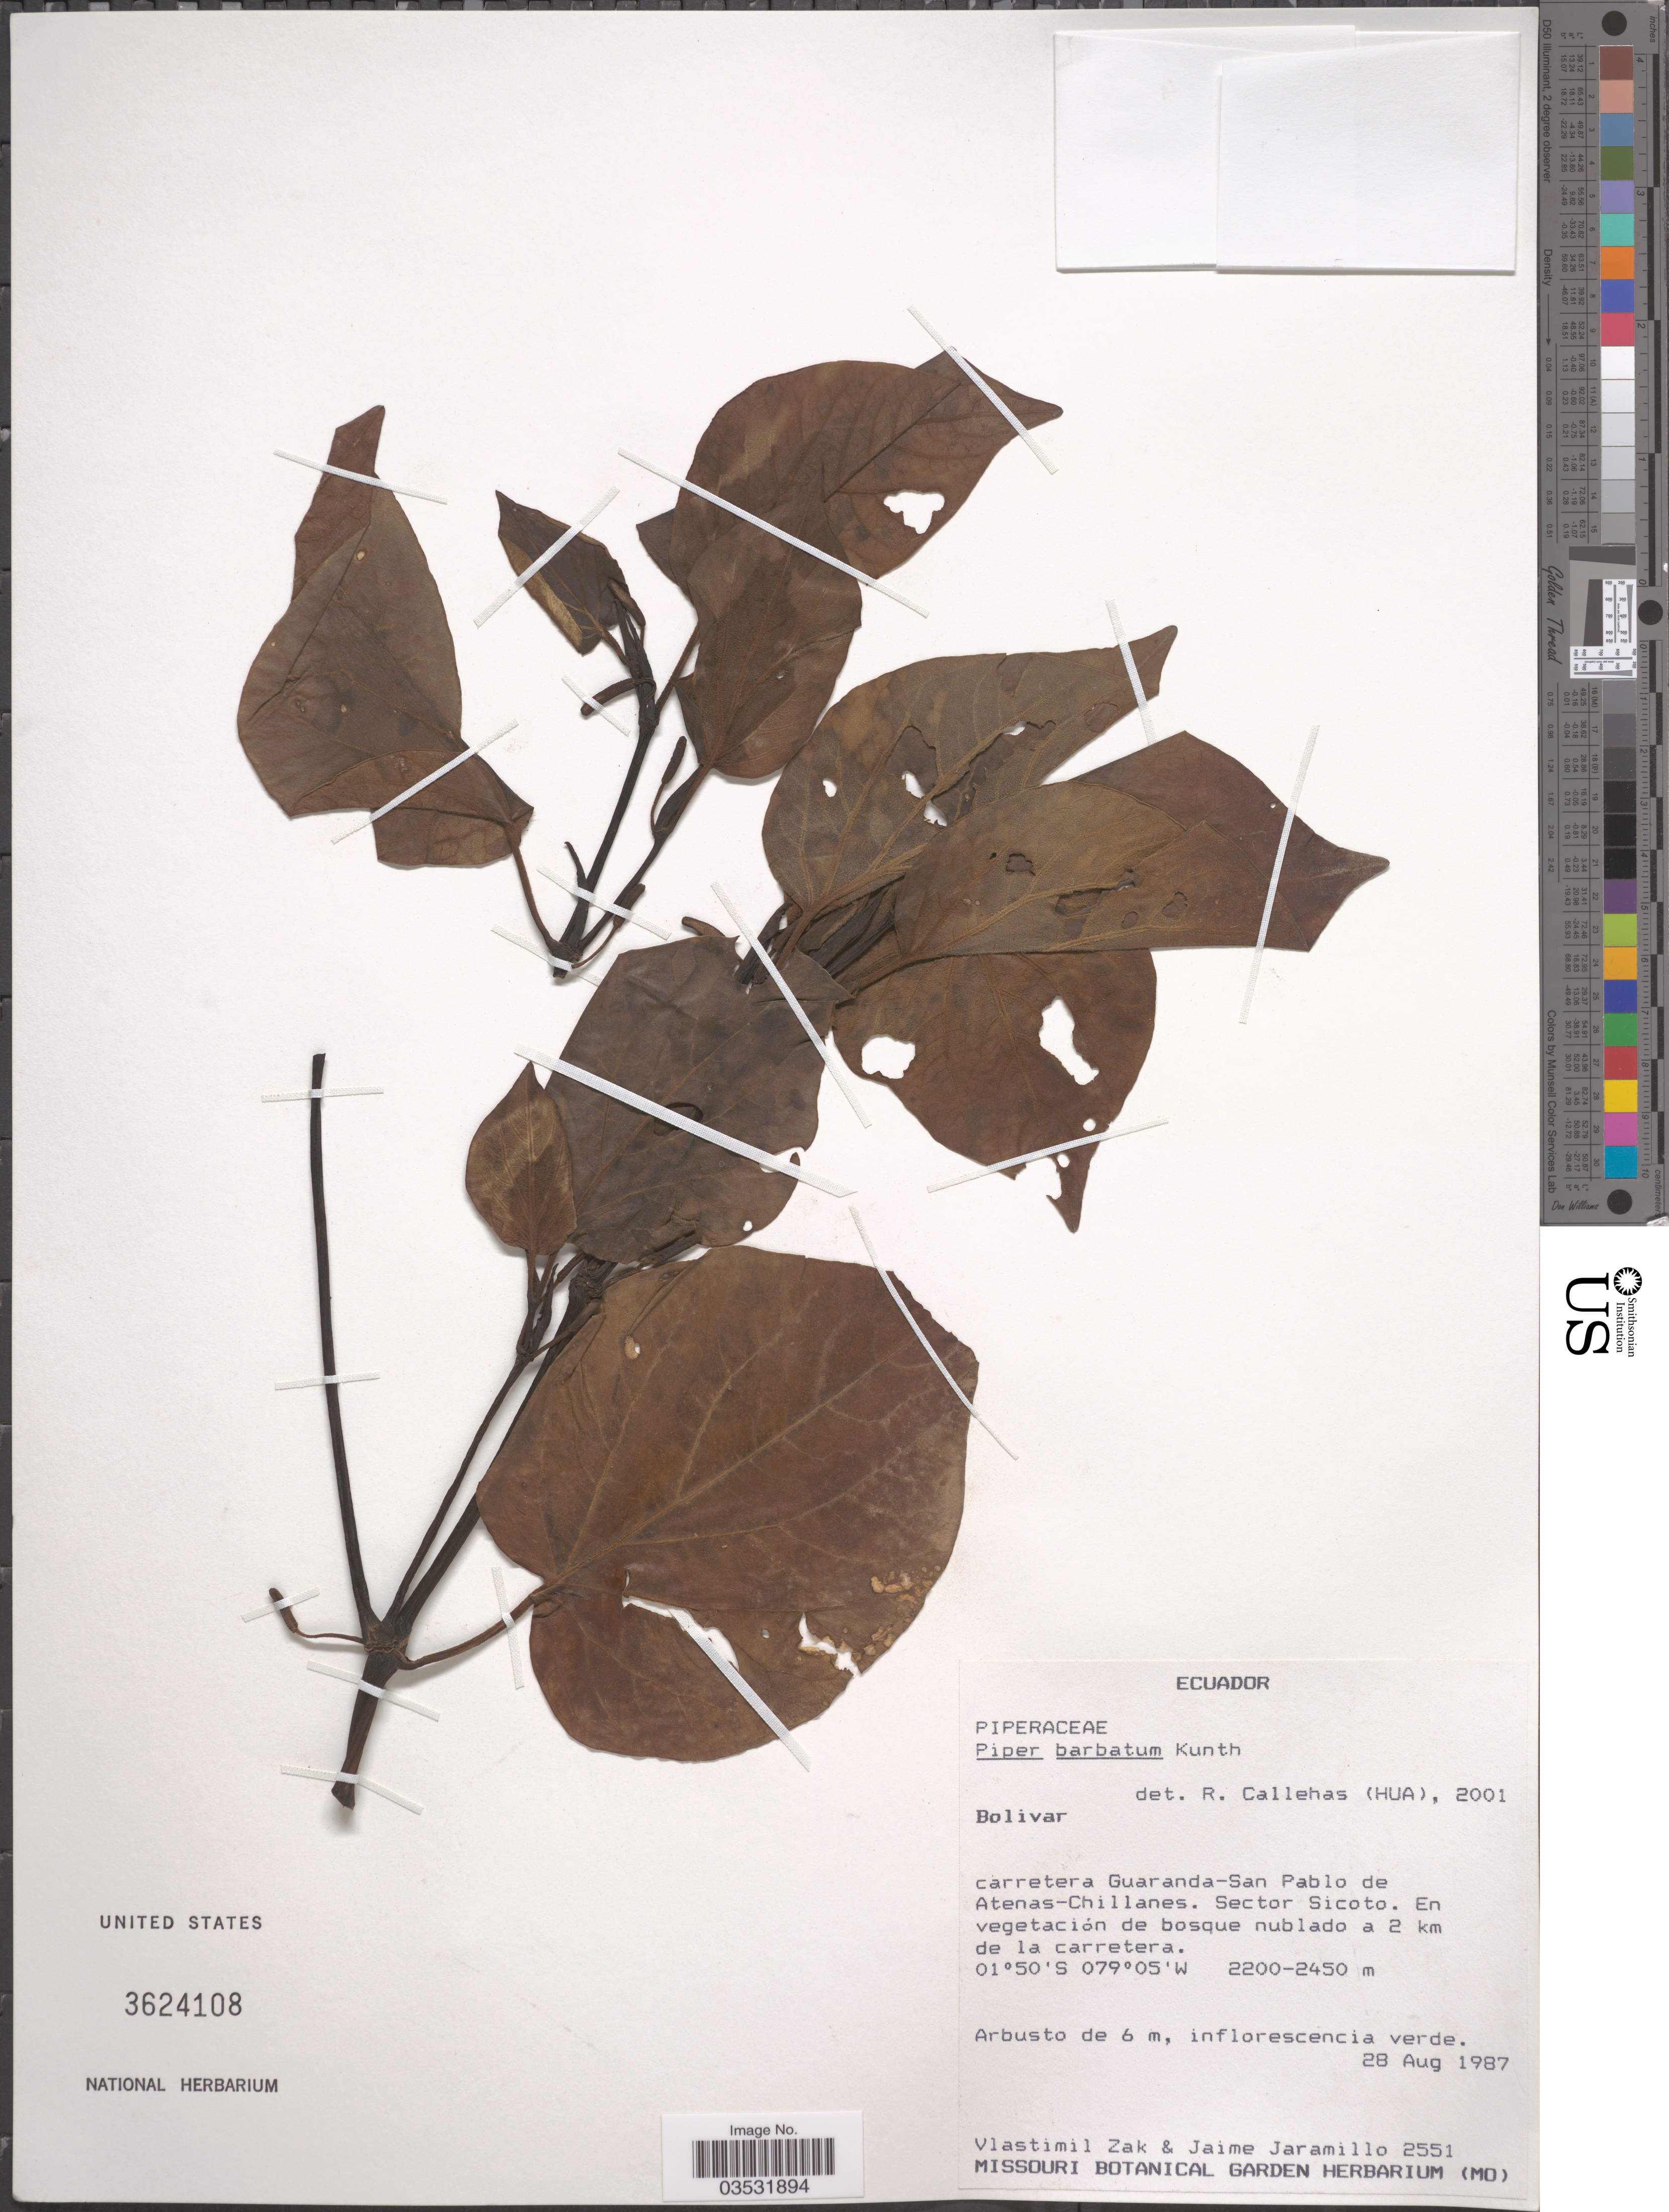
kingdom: Plantae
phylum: Tracheophyta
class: Magnoliopsida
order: Piperales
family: Piperaceae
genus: Piper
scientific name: Piper barbatum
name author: C. DC.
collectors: V. Zak & J. Jaramillo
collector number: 2551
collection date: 1987-08-28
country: Ecuador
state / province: Bolívar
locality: Carretera Guaranda-San Pablo de Atenas-Chillanes. Sector Sicoto. En vegetación de bosque nublado a 2 km de la carretera.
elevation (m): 2200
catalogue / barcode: US 3624108